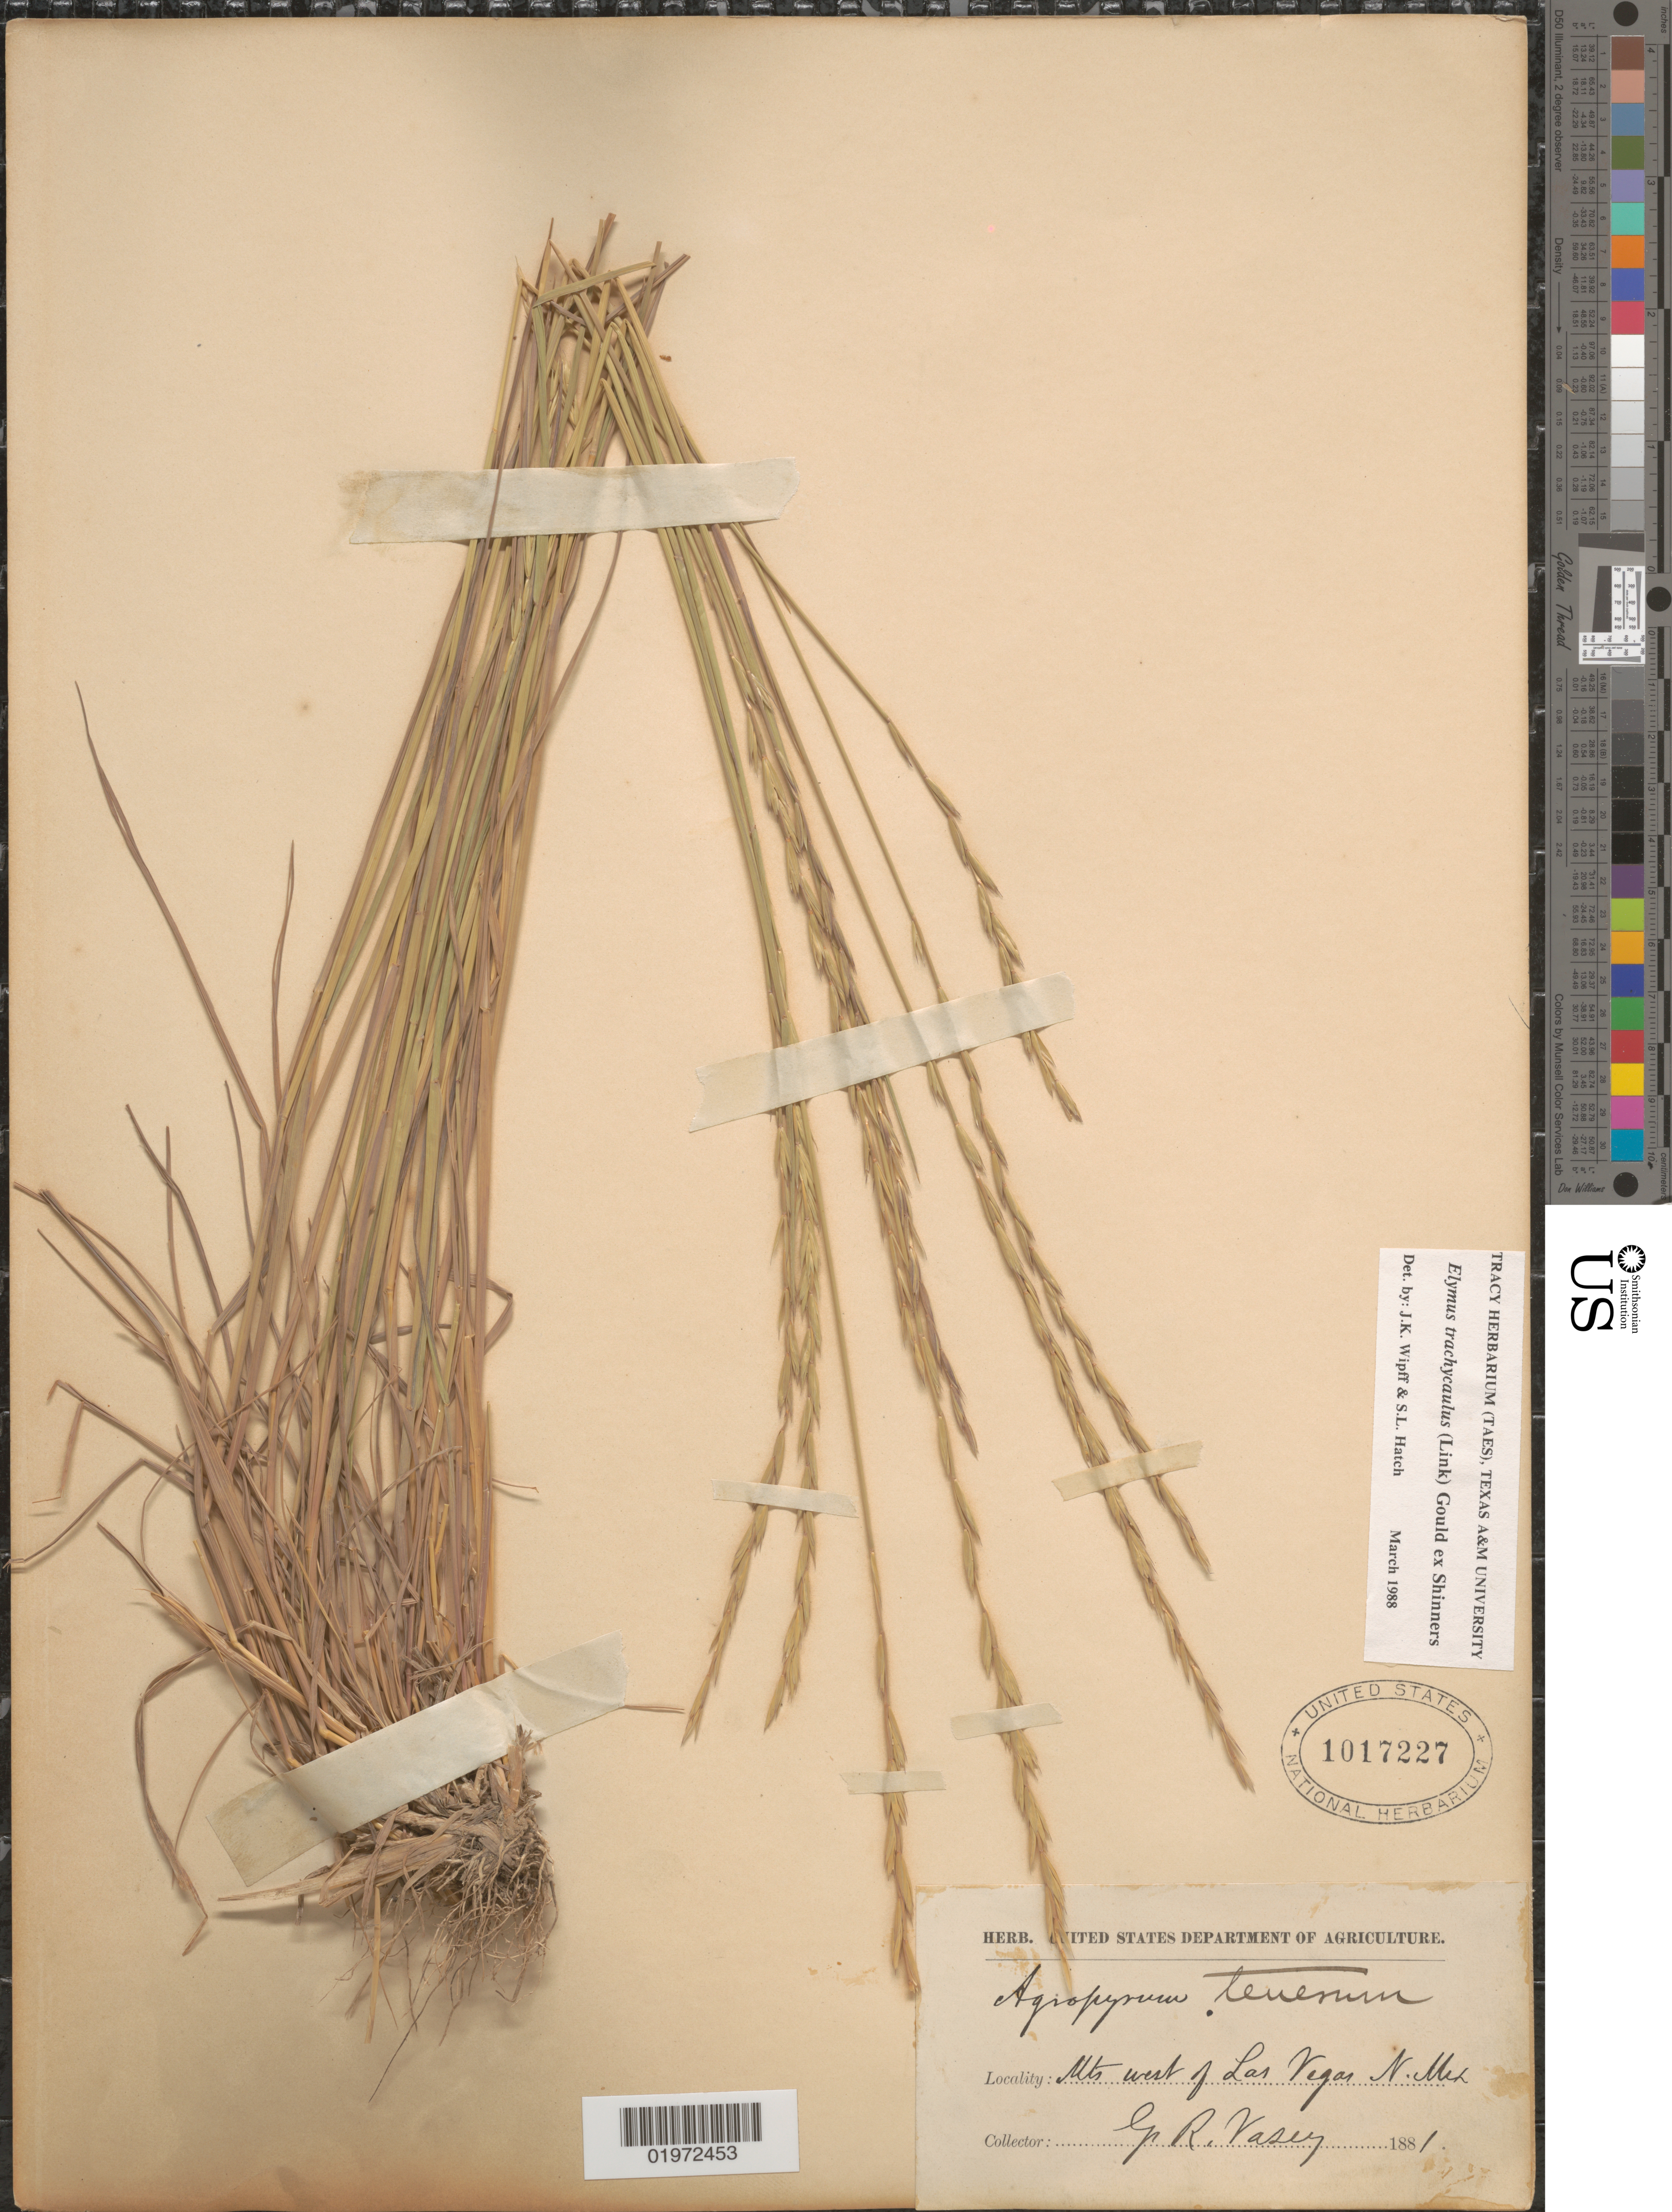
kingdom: Plantae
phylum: Tracheophyta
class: Liliopsida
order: Poales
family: Poaceae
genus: Elymus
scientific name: Elymus trachycaulus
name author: (Link) Gould ex Shinners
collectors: G. R. Vasey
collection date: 1881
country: United States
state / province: New Mexico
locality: Mts west of Las Vegas.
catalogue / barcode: US 1017227